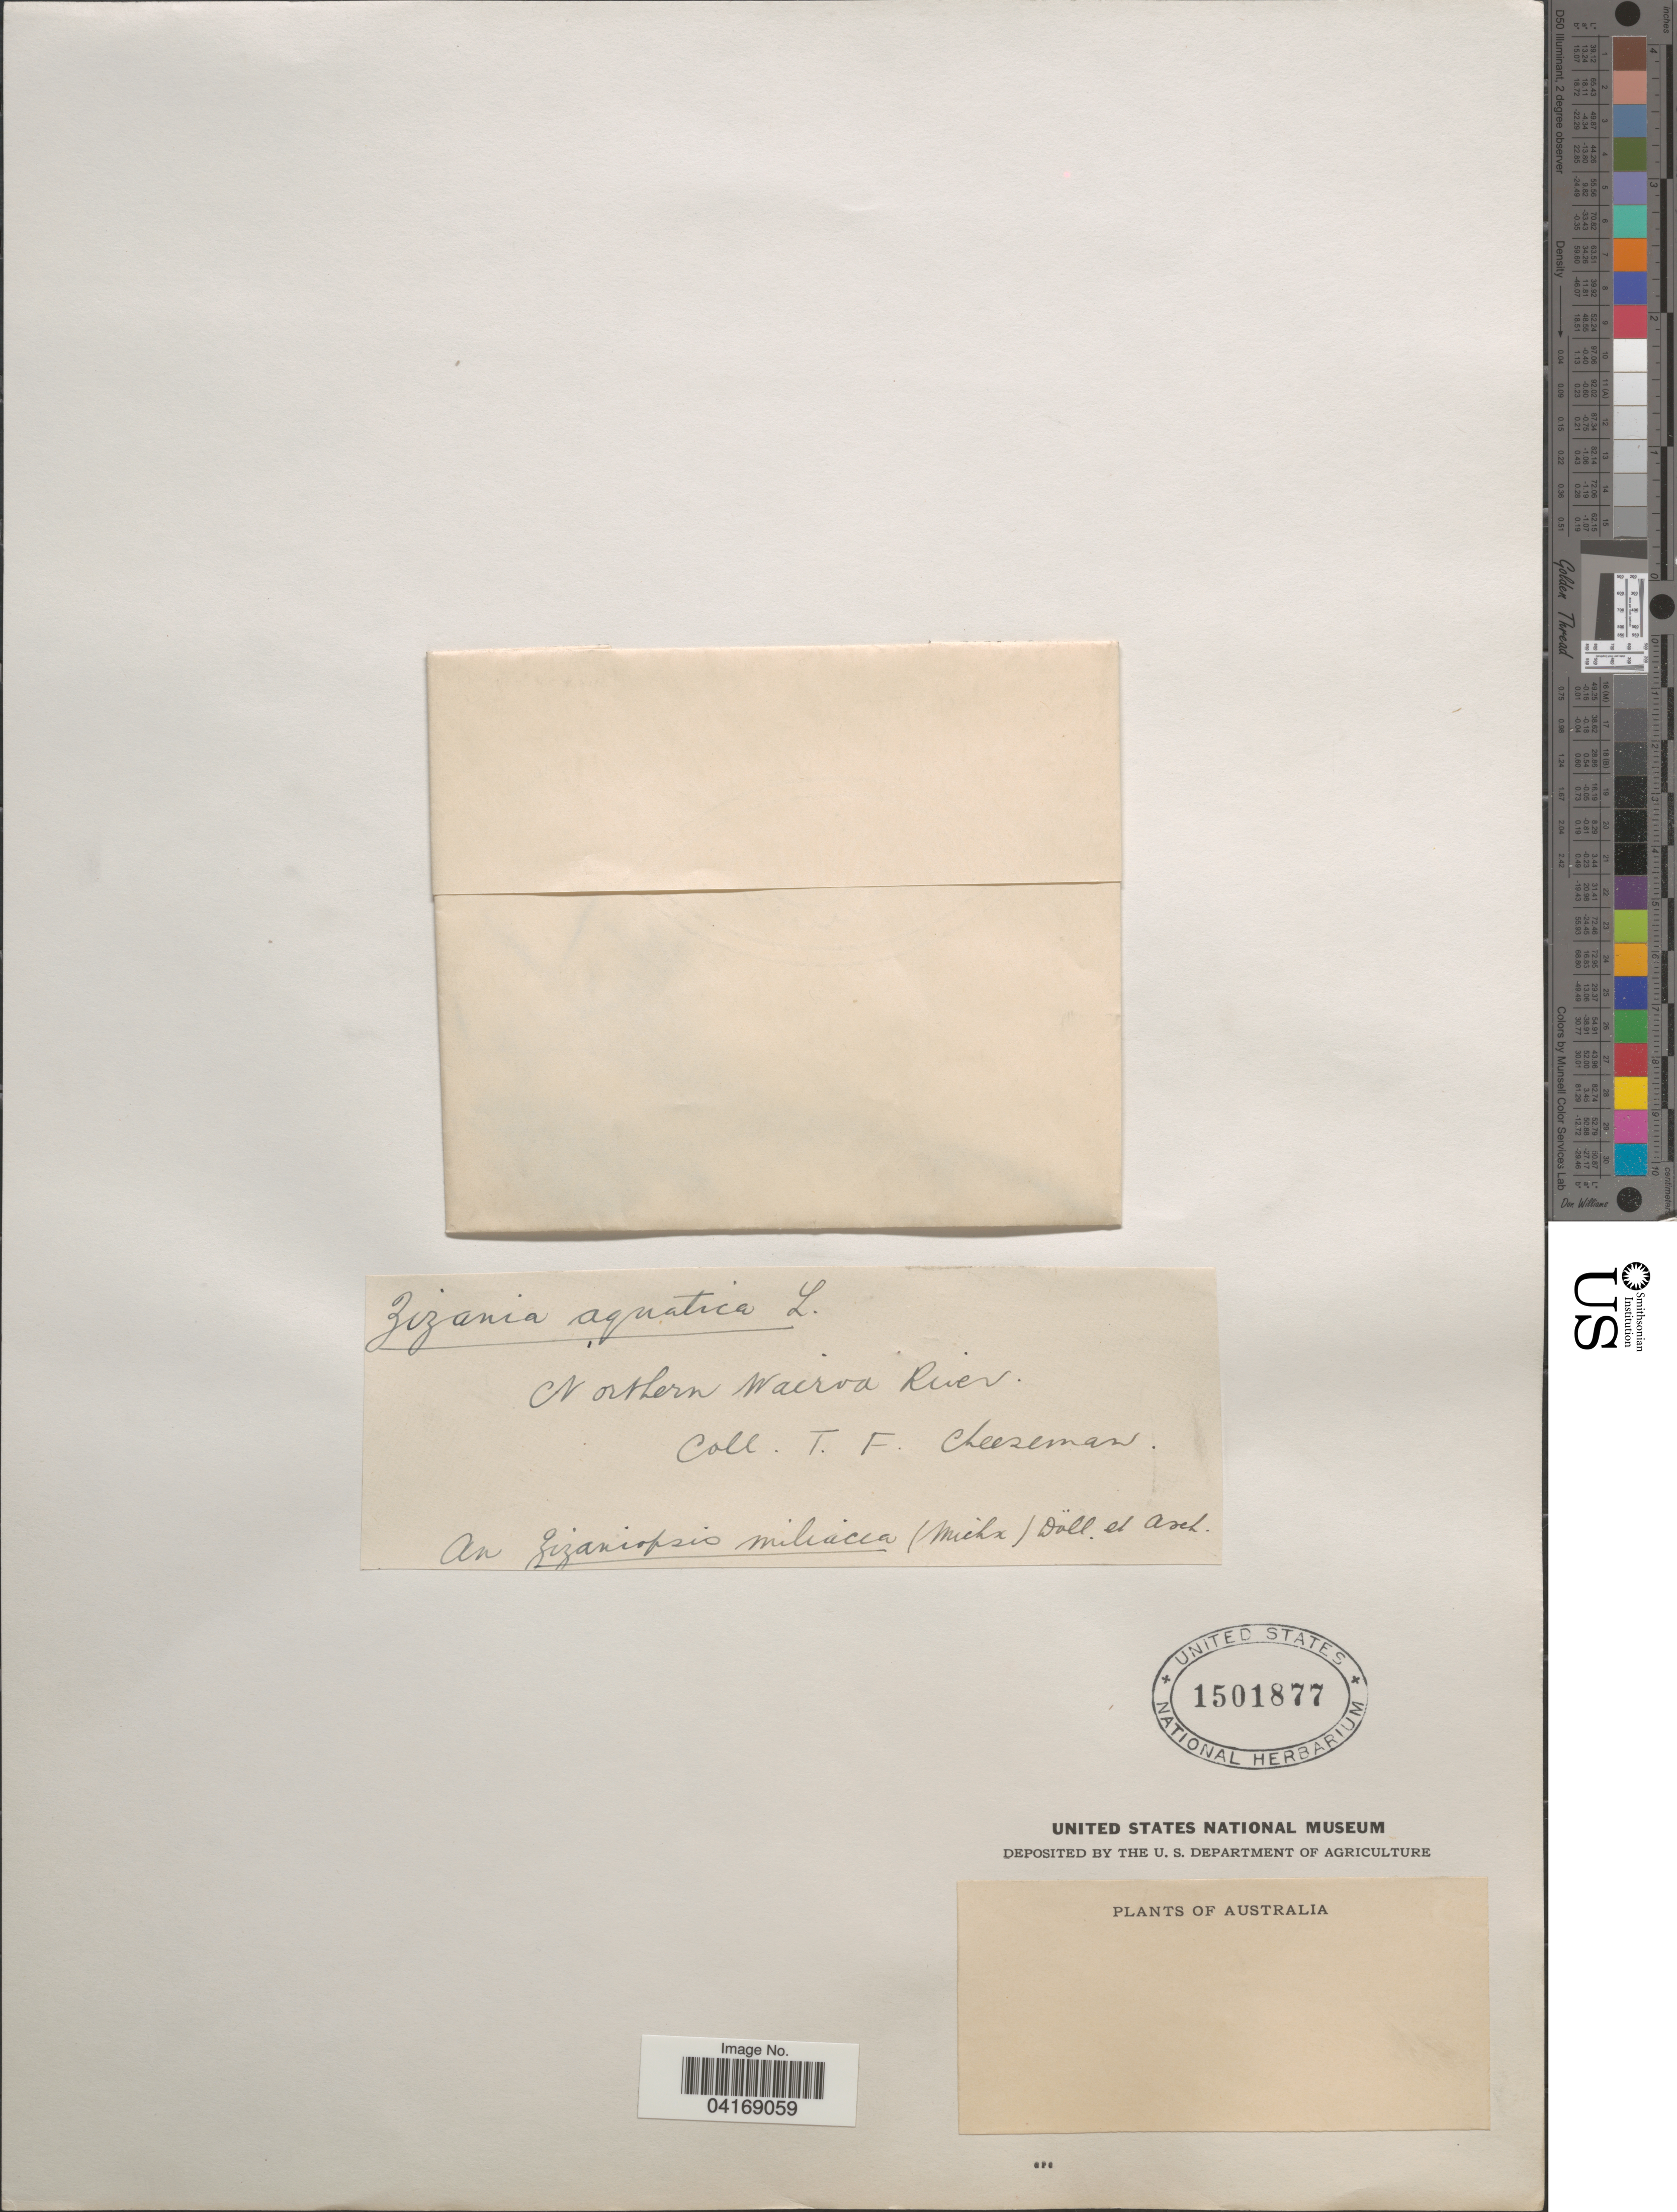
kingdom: Plantae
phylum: Tracheophyta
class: Liliopsida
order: Poales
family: Poaceae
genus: Zizania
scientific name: Zizania aquatica var. aquatica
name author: L.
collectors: T. F. Cheeseman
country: New Zealand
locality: Northern Wairoa River.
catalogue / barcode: US 1501877